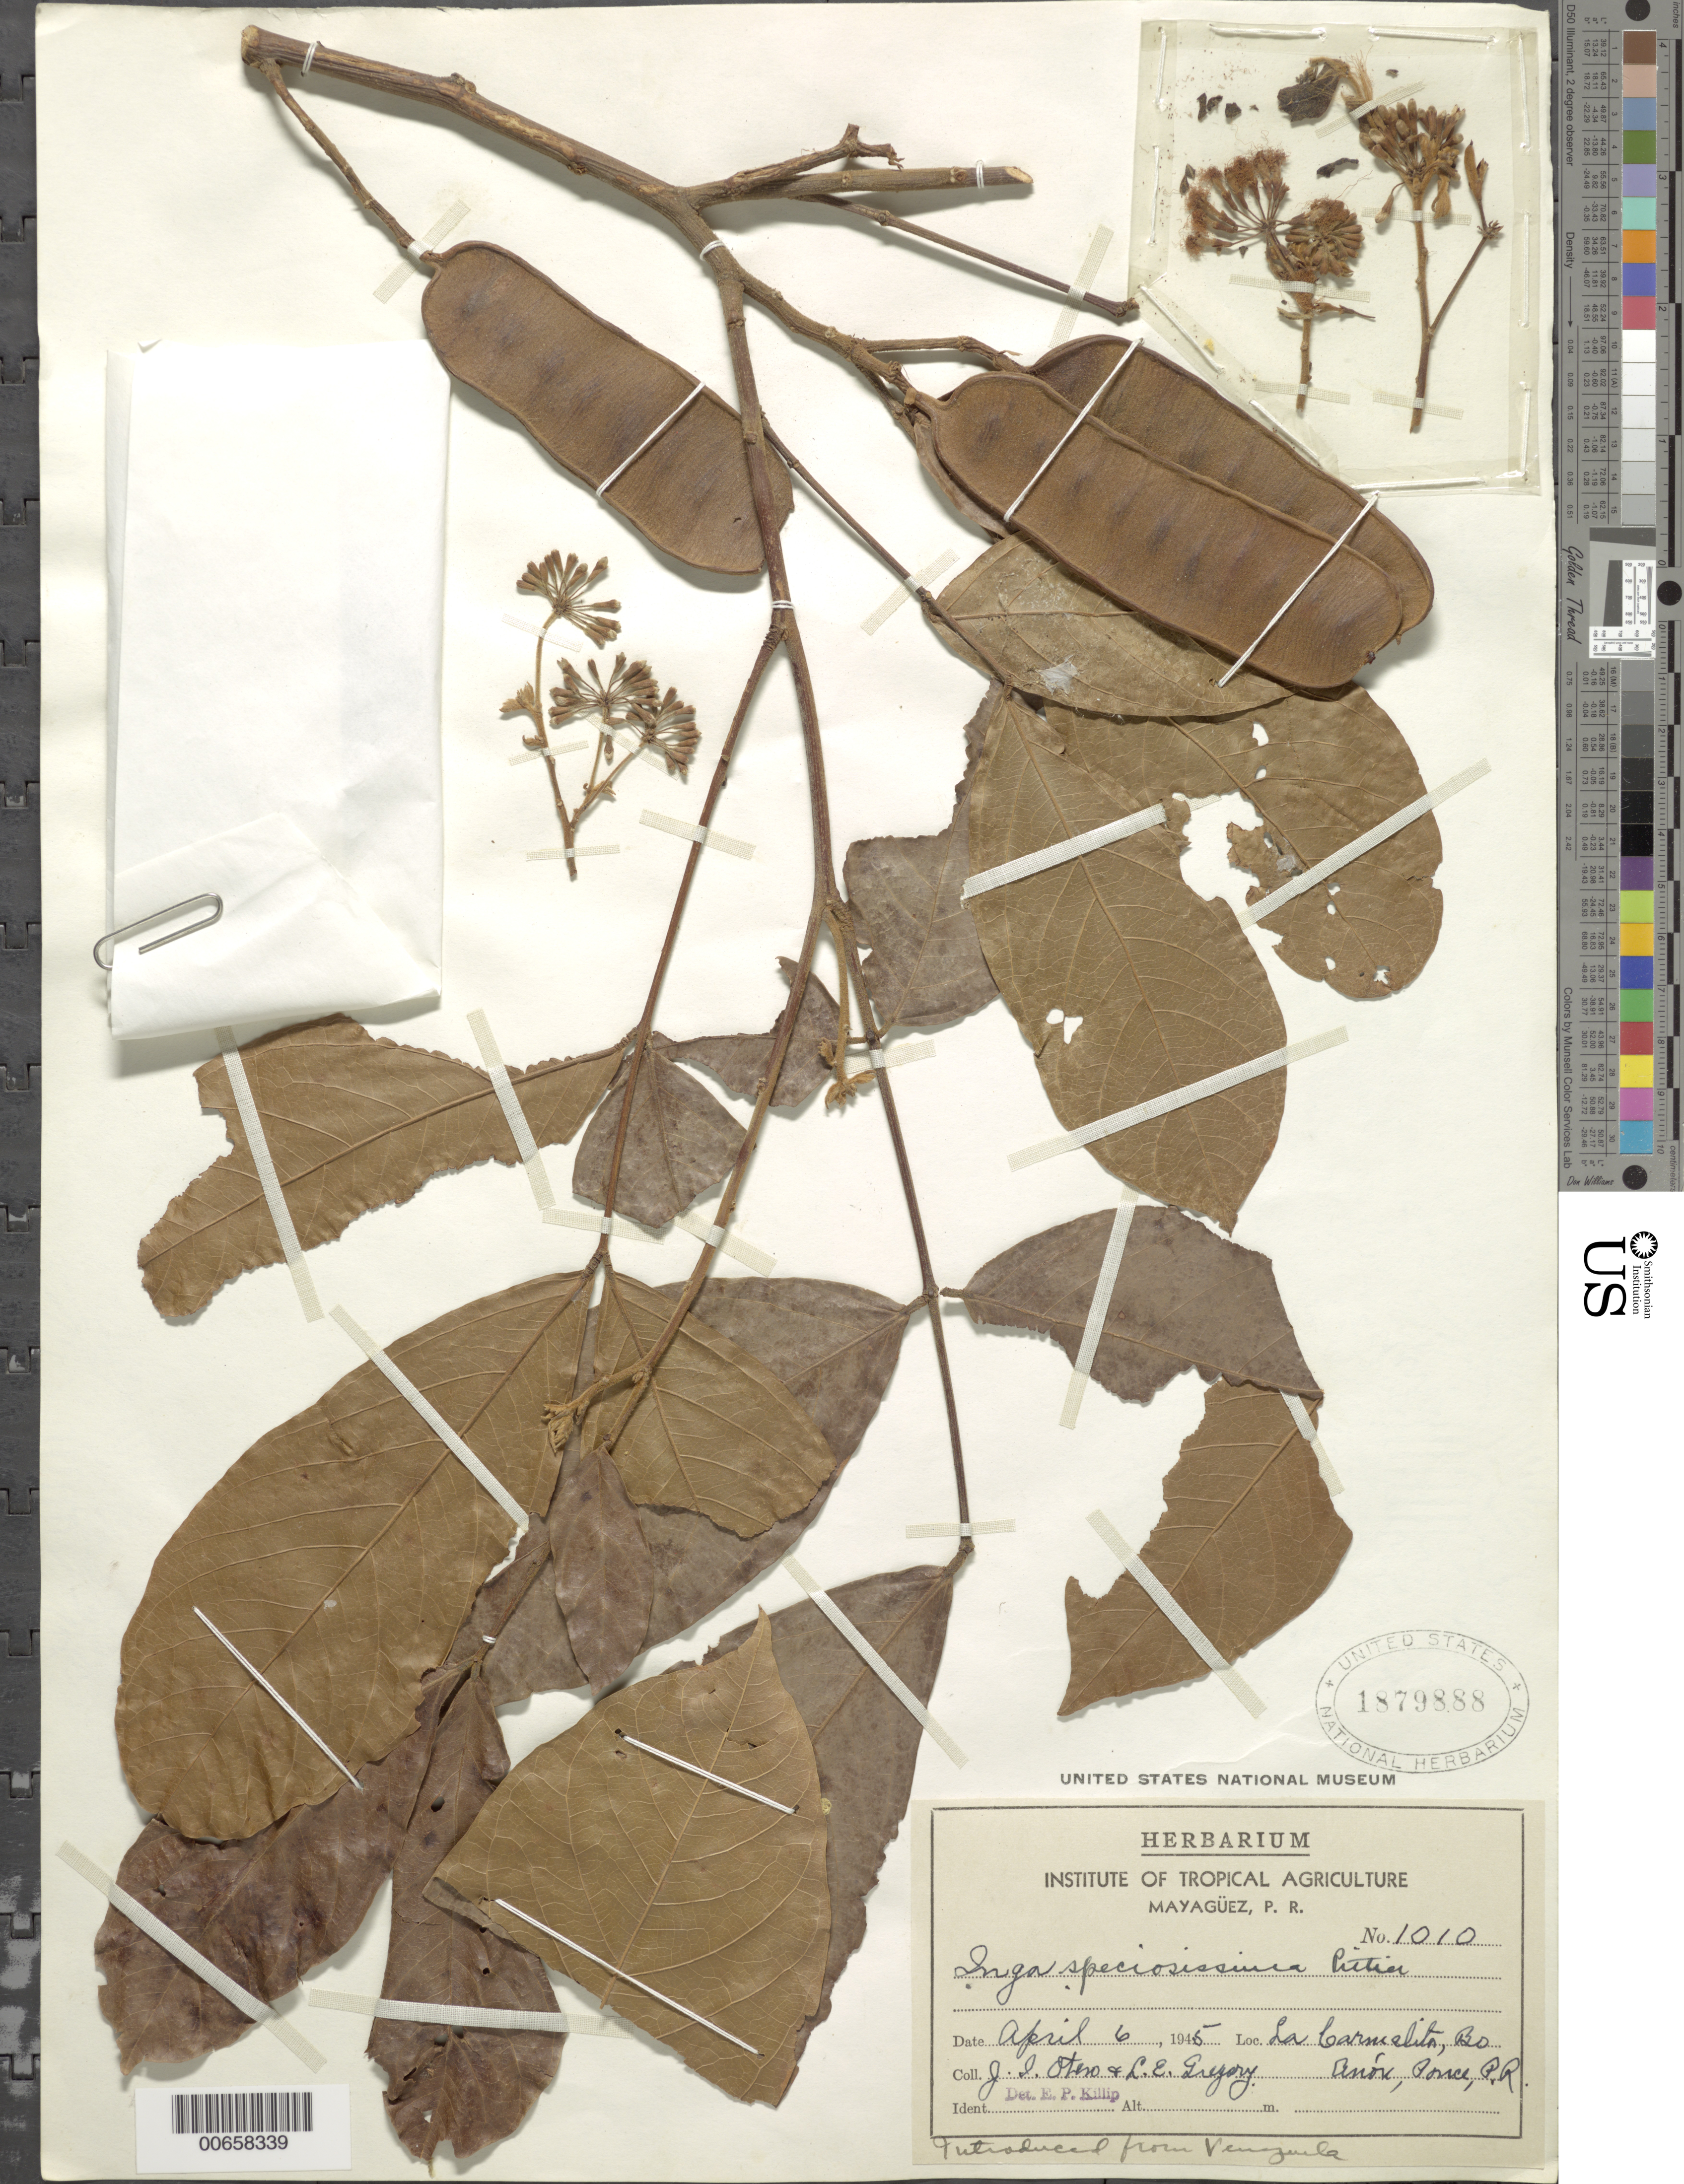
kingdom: Plantae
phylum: Tracheophyta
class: Magnoliopsida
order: Fabales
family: Fabaceae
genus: Inga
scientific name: Inga speciosissima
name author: Pittier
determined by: Killip, Ellsworth P.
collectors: J. Otero & L. E. Gregory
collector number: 1010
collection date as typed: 06 Apr 1945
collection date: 1945-04-06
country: Puerto Rico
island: Greater Antilles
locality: Mayaguez, La Carmelita, Bo. Anon, Ponce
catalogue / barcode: US 1879888